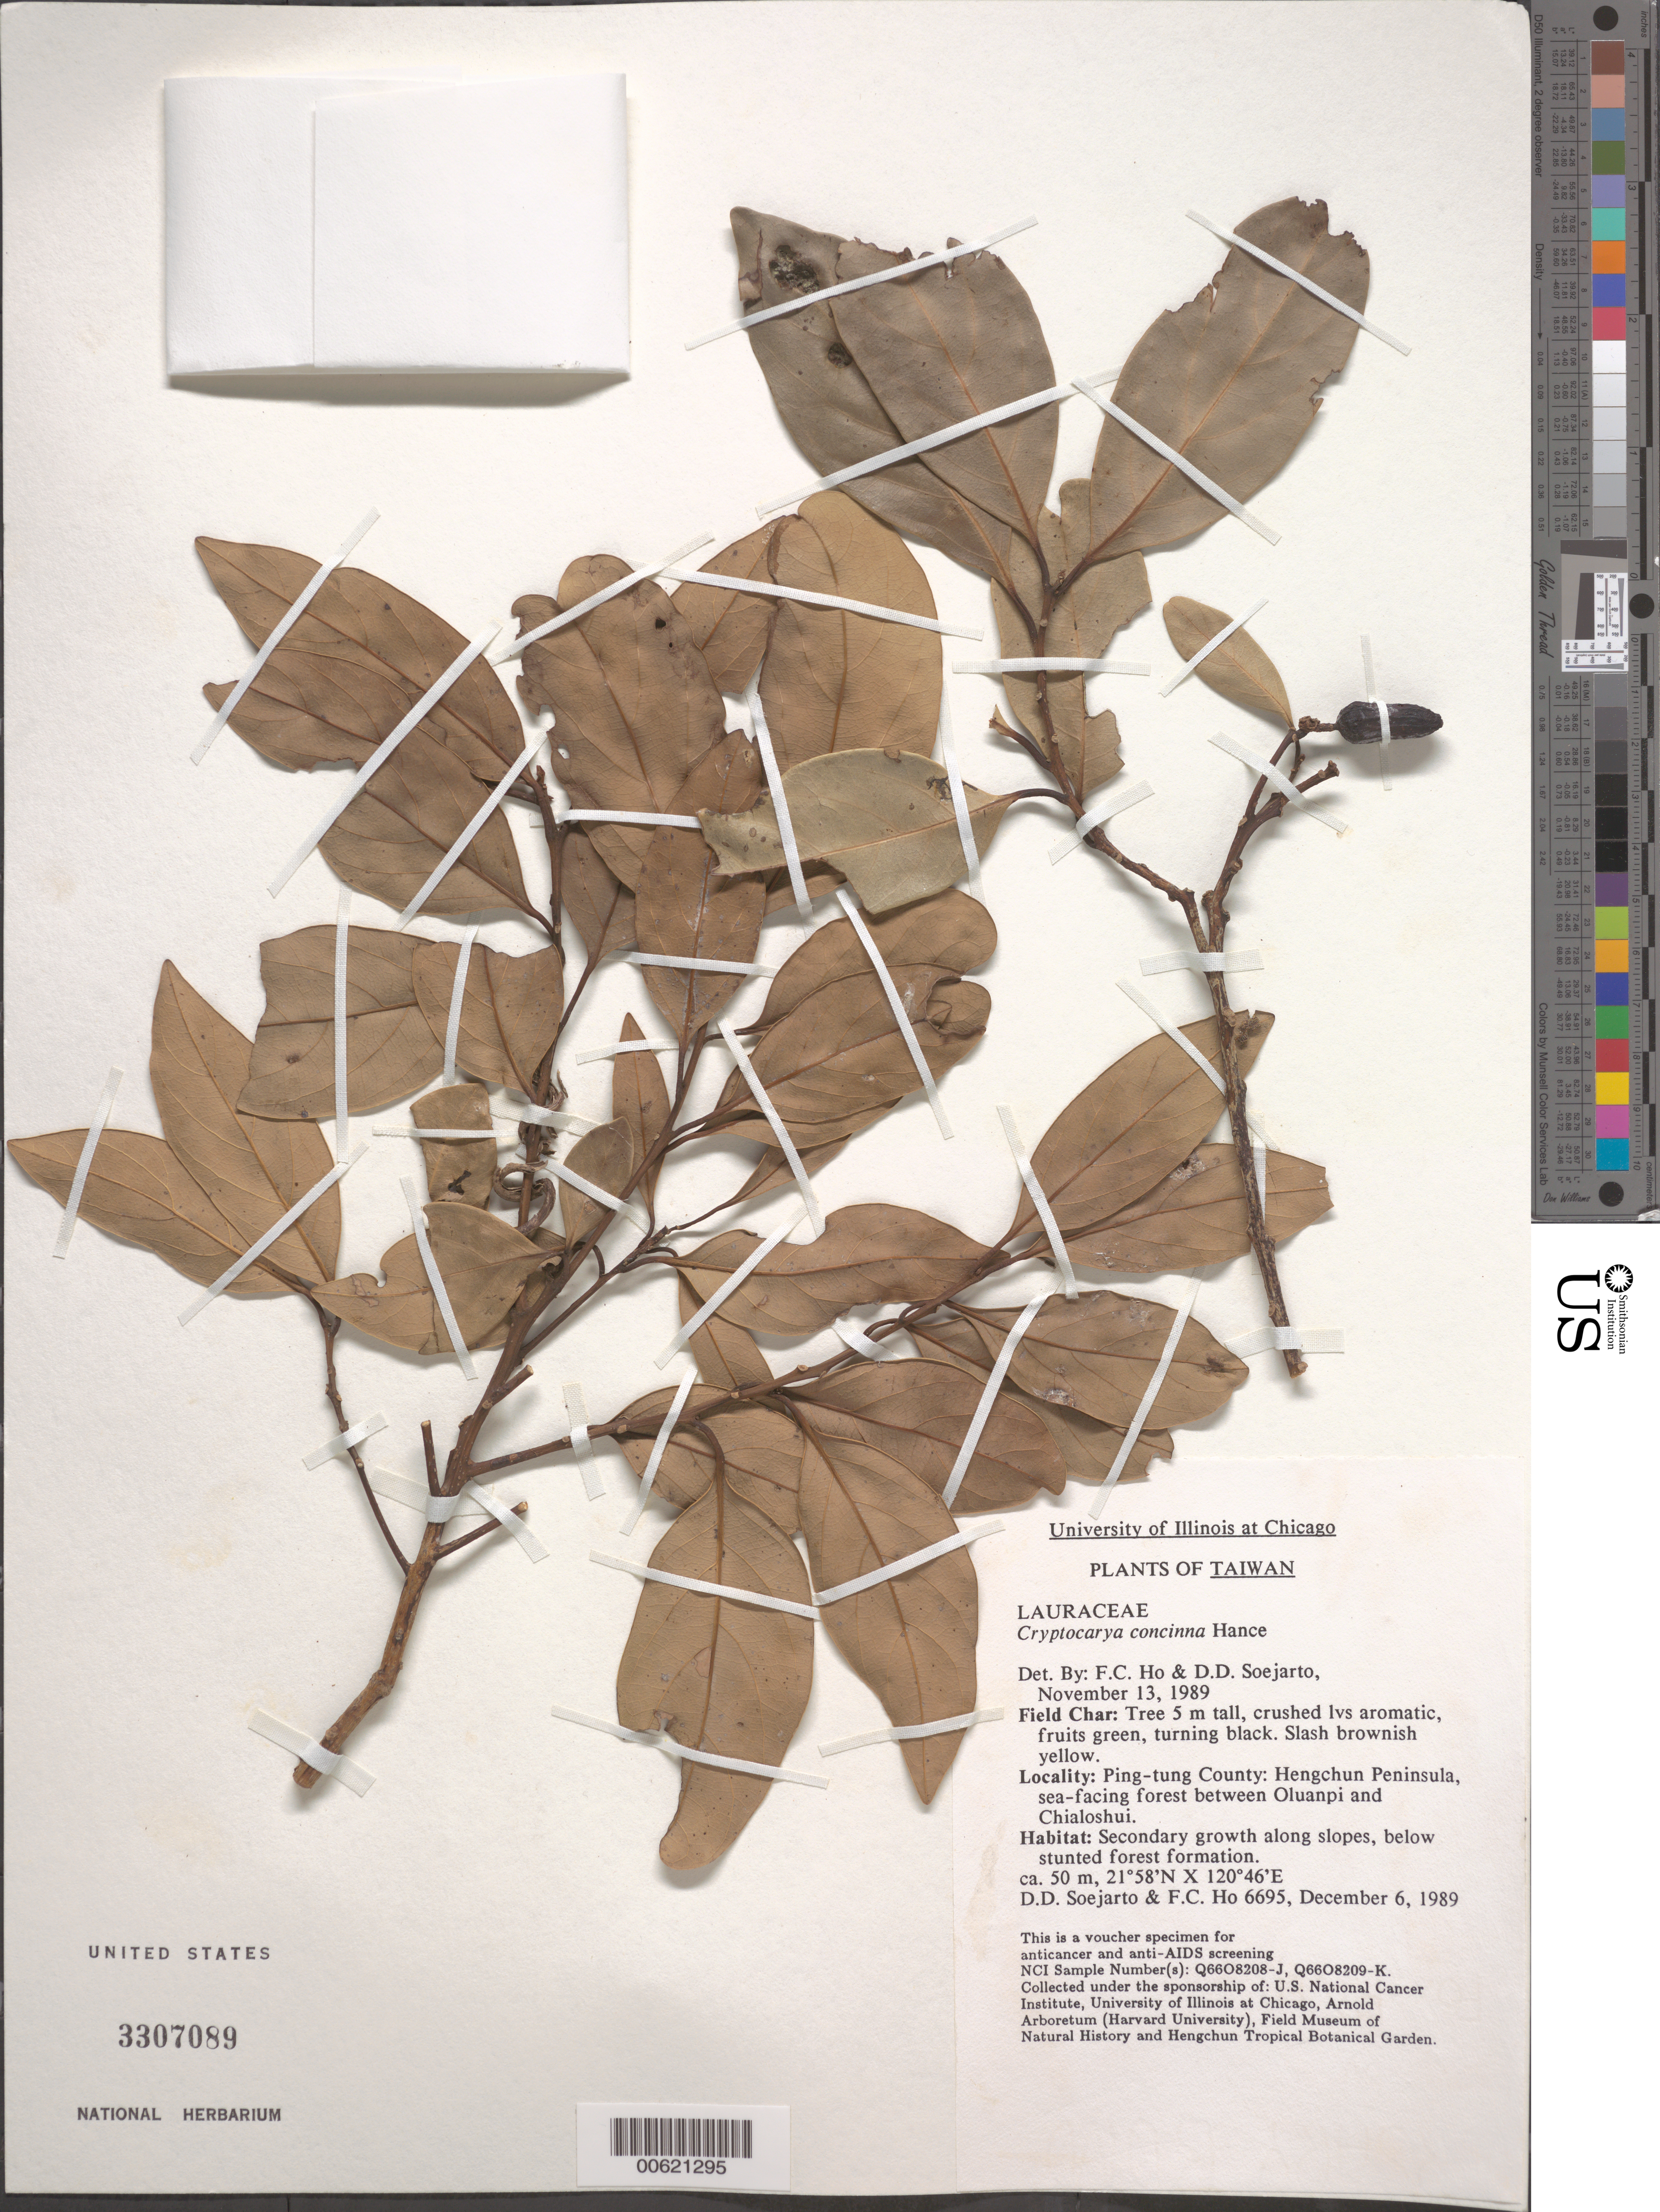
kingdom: Plantae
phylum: Tracheophyta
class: Magnoliopsida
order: Laurales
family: Lauraceae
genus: Cryptocarya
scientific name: Cryptocarya concinna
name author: Hance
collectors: F. Ho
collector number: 6695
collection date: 1989-12-06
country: Taiwan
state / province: Pingtung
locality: Ping-tung County: Hengchun Peninsula, sea-facing forest between Oluanpi and Chialoshui. Along slopes.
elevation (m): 50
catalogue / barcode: US 3307089